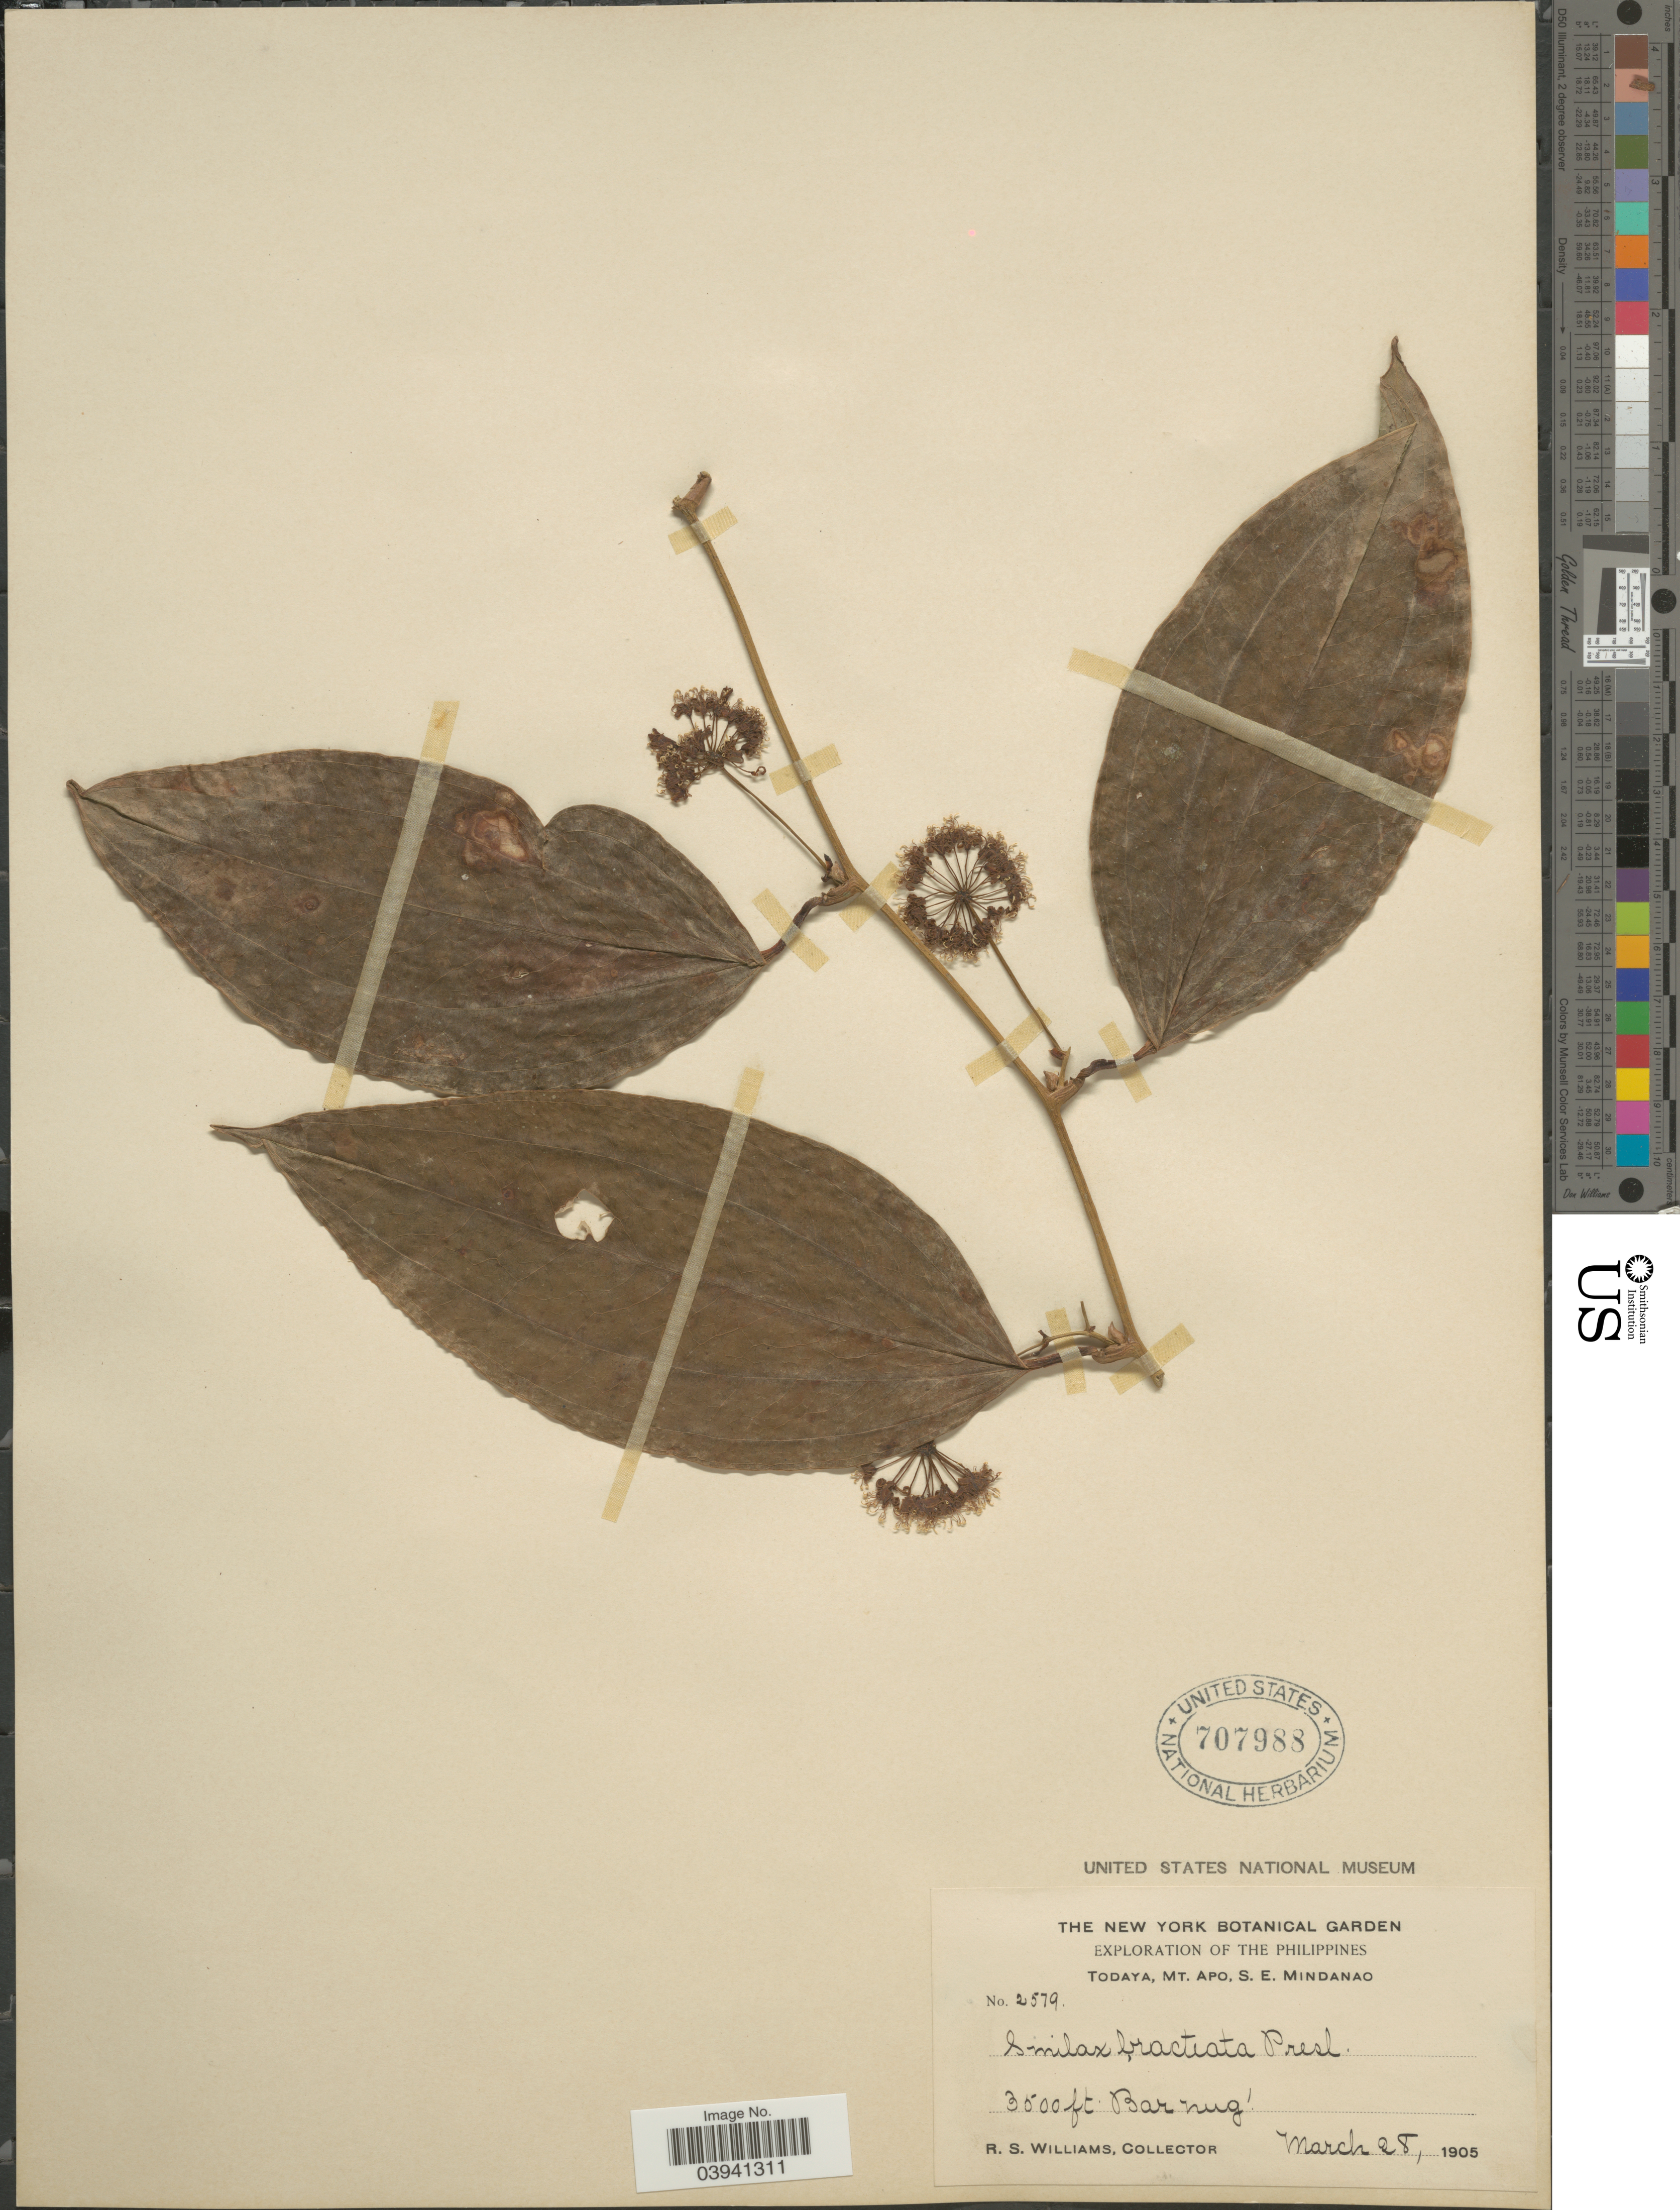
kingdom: Plantae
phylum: Tracheophyta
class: Liliopsida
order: Liliales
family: Smilacaceae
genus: Smilax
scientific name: Smilax bracteata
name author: C. Presl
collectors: R. S. Williams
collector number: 2579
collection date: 1905-03-28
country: Philippines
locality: Todaya, Mt. Apo, S.E. Mindanao.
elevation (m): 1067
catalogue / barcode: US 707988